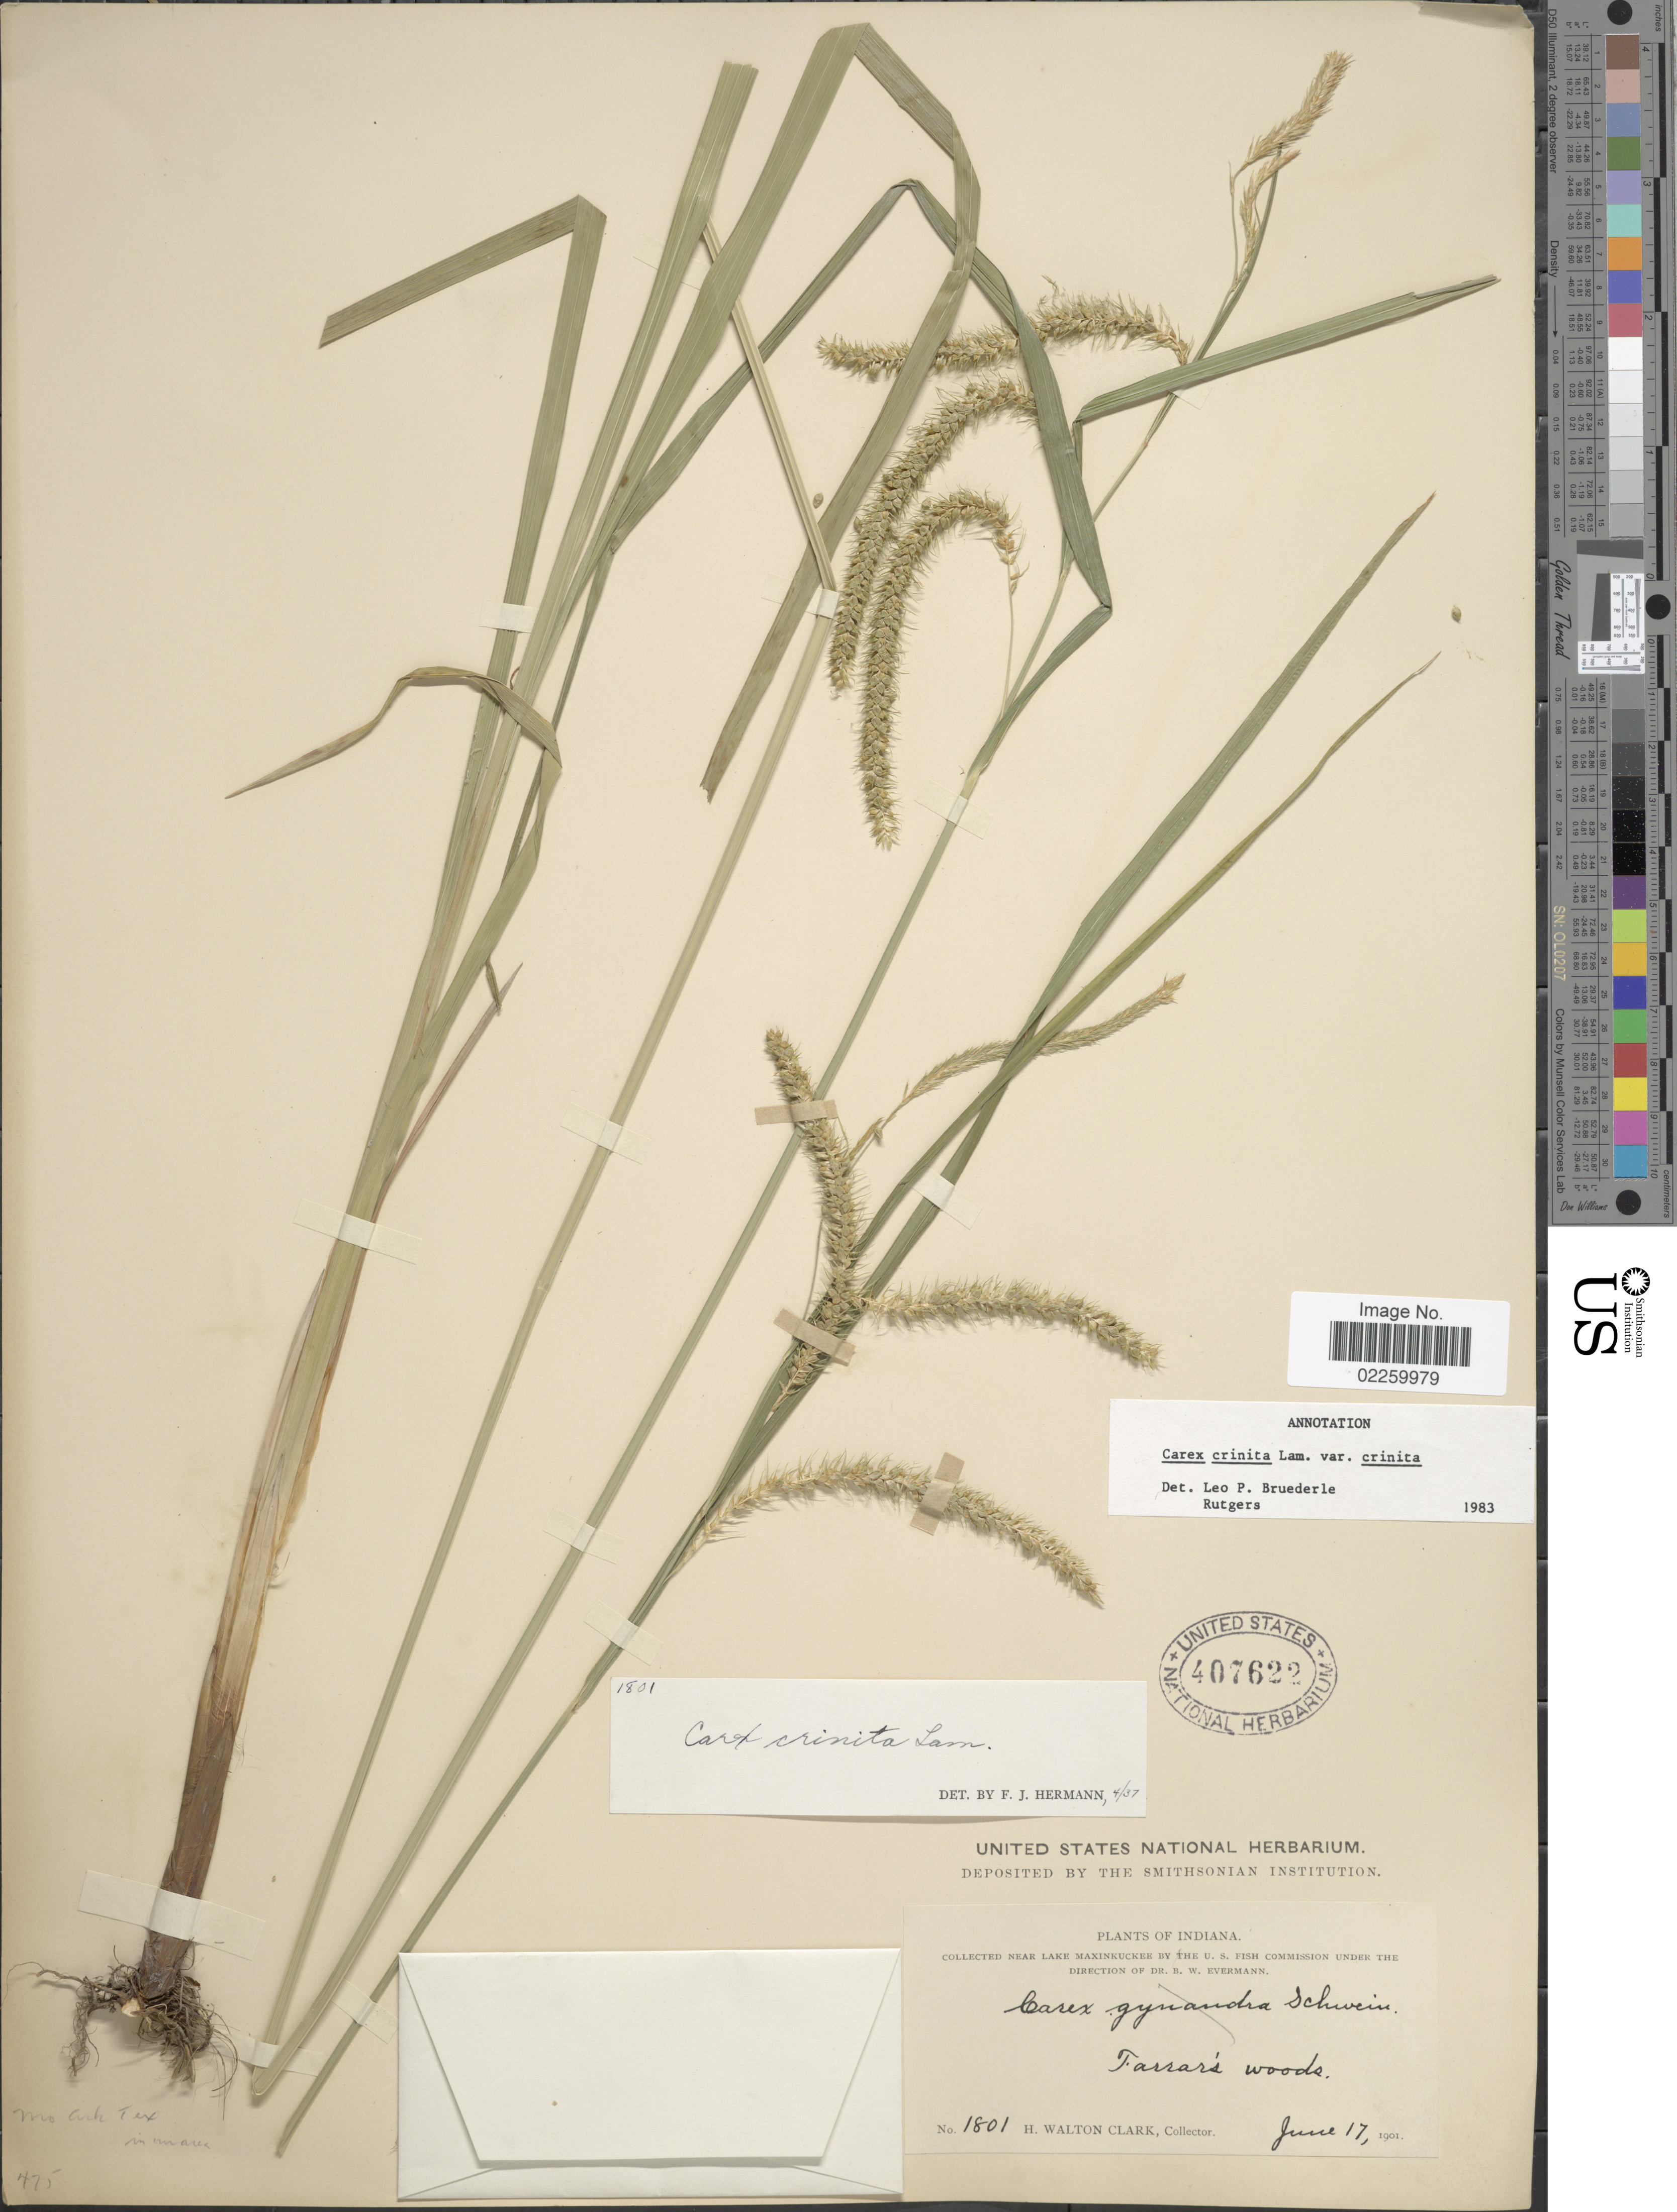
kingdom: Plantae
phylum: Tracheophyta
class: Liliopsida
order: Poales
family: Cyperaceae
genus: Carex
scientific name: Carex crinita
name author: Lam.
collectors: H. W. Clark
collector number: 1801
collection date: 1901-06-17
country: United States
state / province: Indiana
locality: Near Lake Maxinkuckee, Tarrar's woods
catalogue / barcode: US 407622